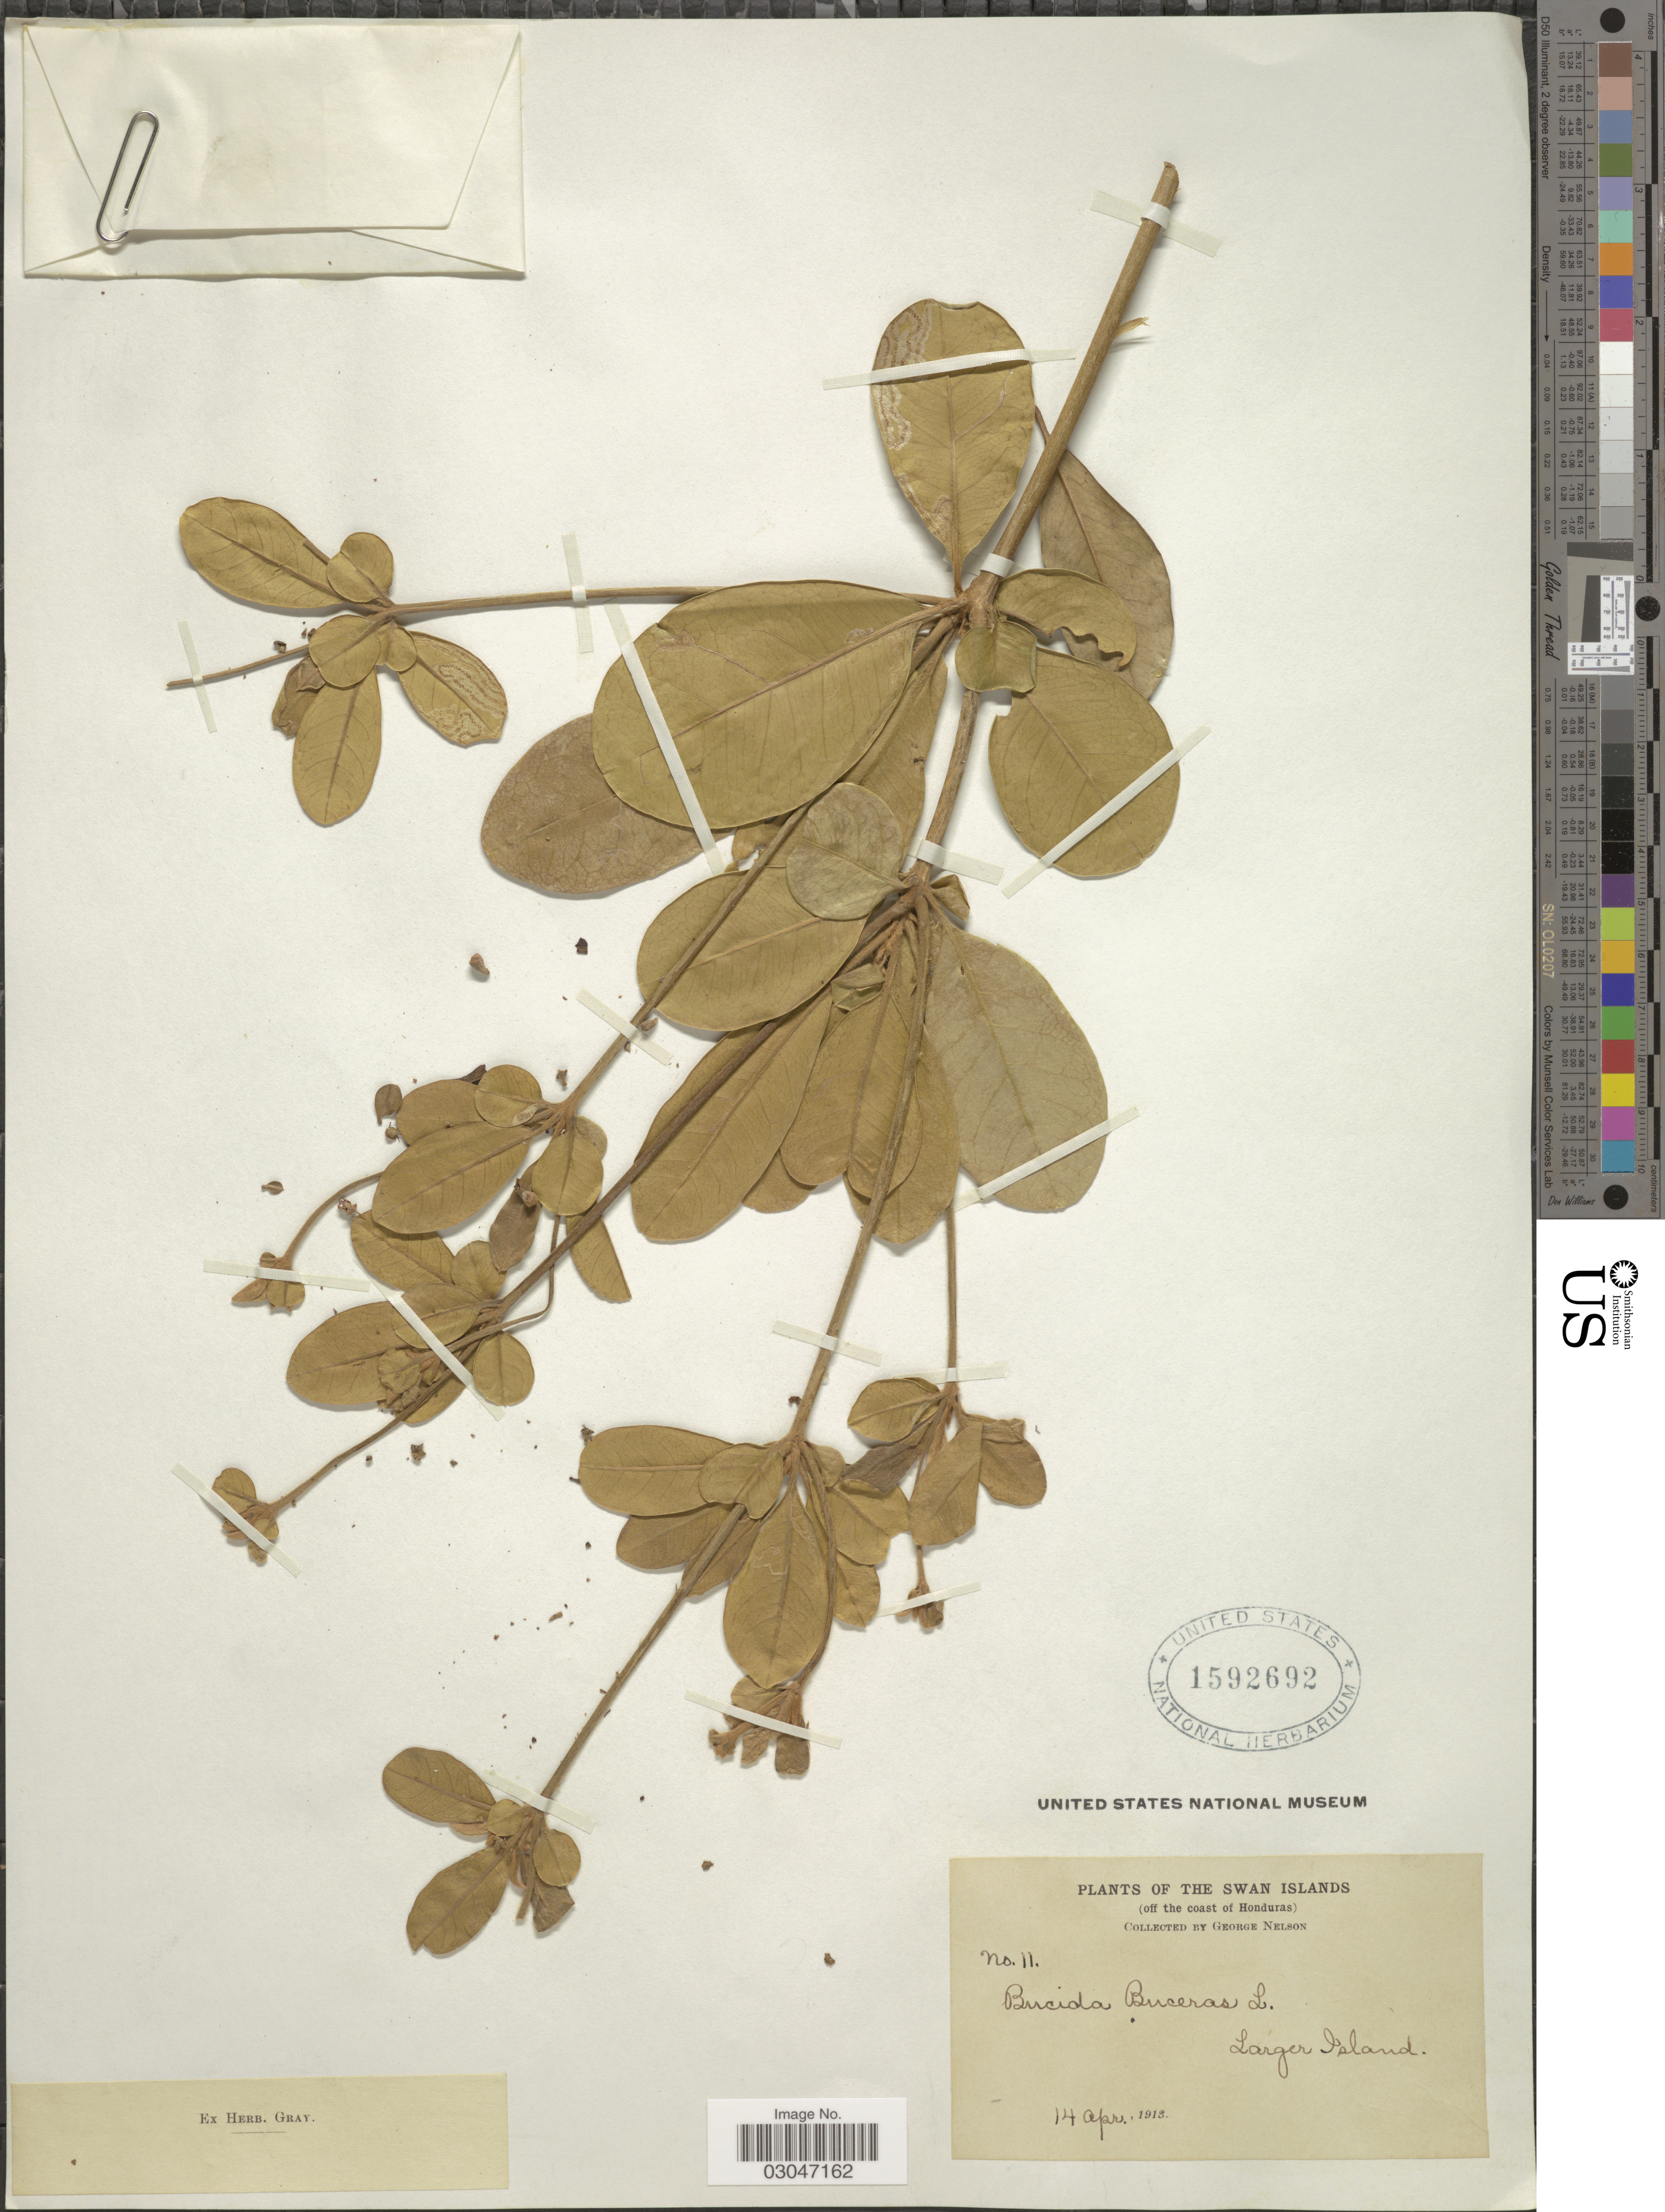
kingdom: Plantae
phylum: Tracheophyta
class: Magnoliopsida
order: Myrtales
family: Combretaceae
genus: Terminalia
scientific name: Terminalia buceras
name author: (L.) C. Wright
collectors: G. Nelson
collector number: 11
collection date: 1913-04-14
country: Honduras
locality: The Swan Islands, (off the coast of Honduras), Larger Island.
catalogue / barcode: US 1592692